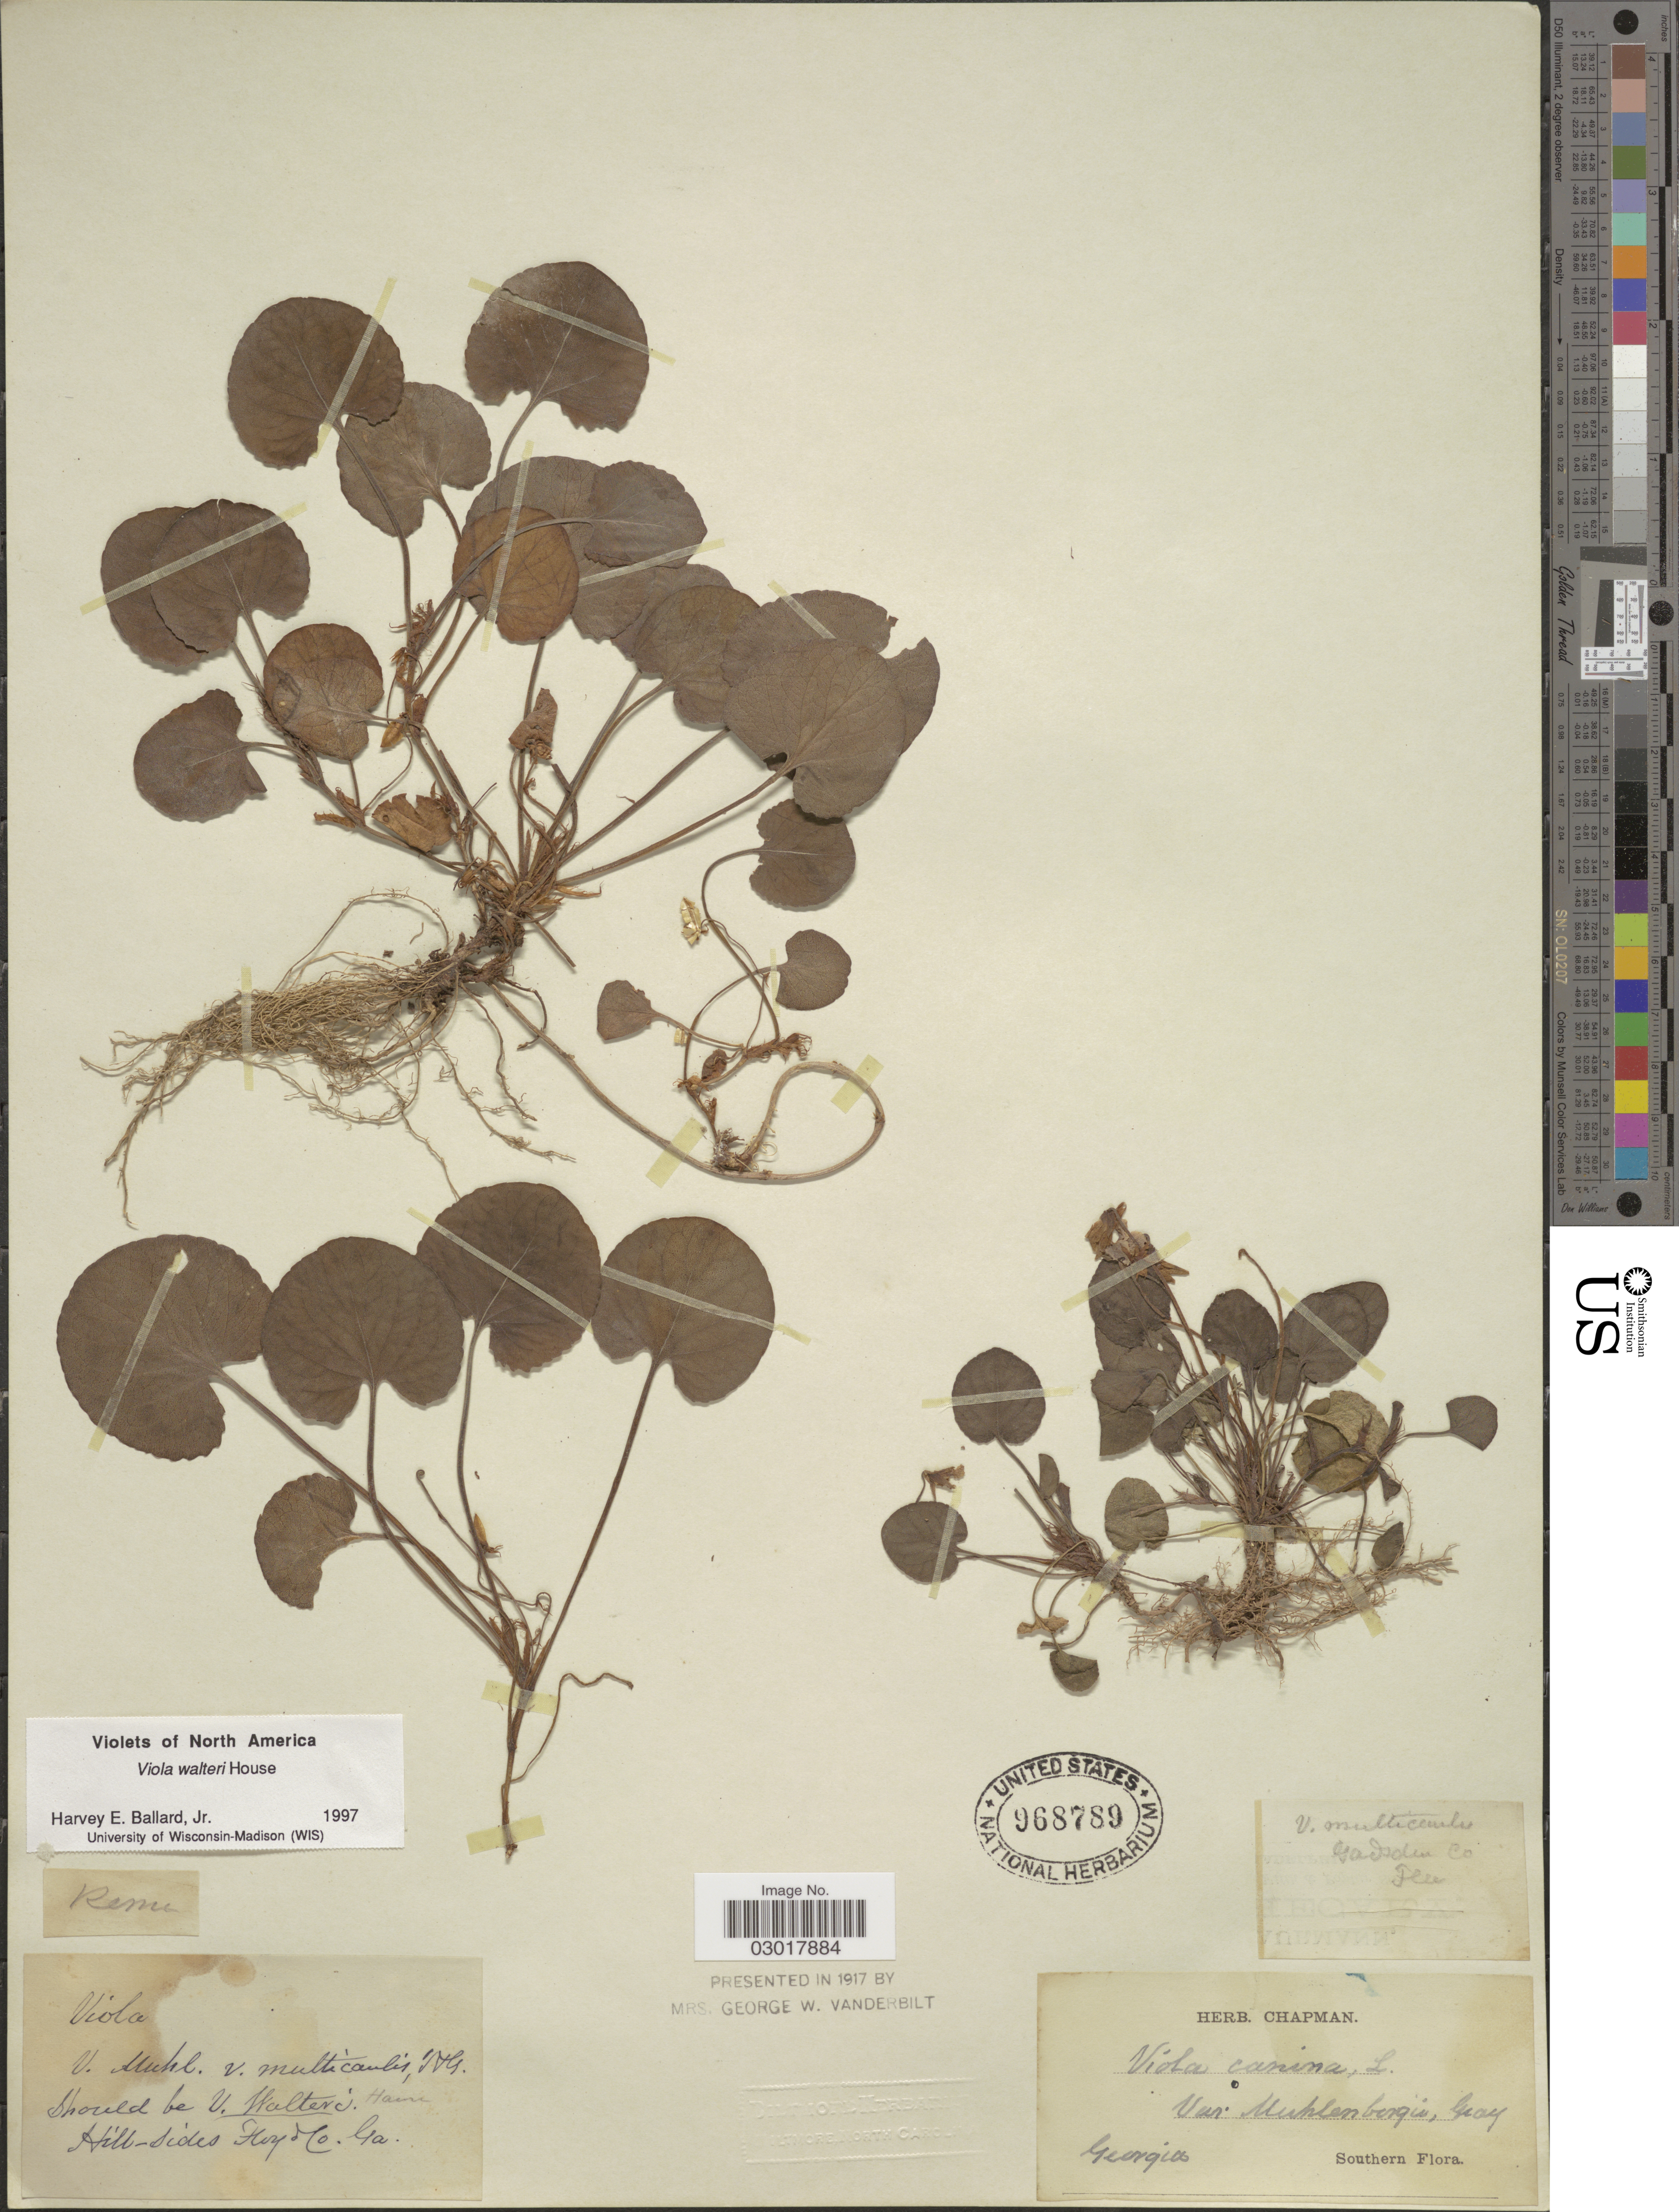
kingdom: Plantae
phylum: Tracheophyta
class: Magnoliopsida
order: Malpighiales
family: Violaceae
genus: Viola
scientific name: Viola walteri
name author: House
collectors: ex herb. Chapman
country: United States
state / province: Georgia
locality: Southern. Gadsden Co. Hill-sides Floyd Co.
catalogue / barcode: US 968789